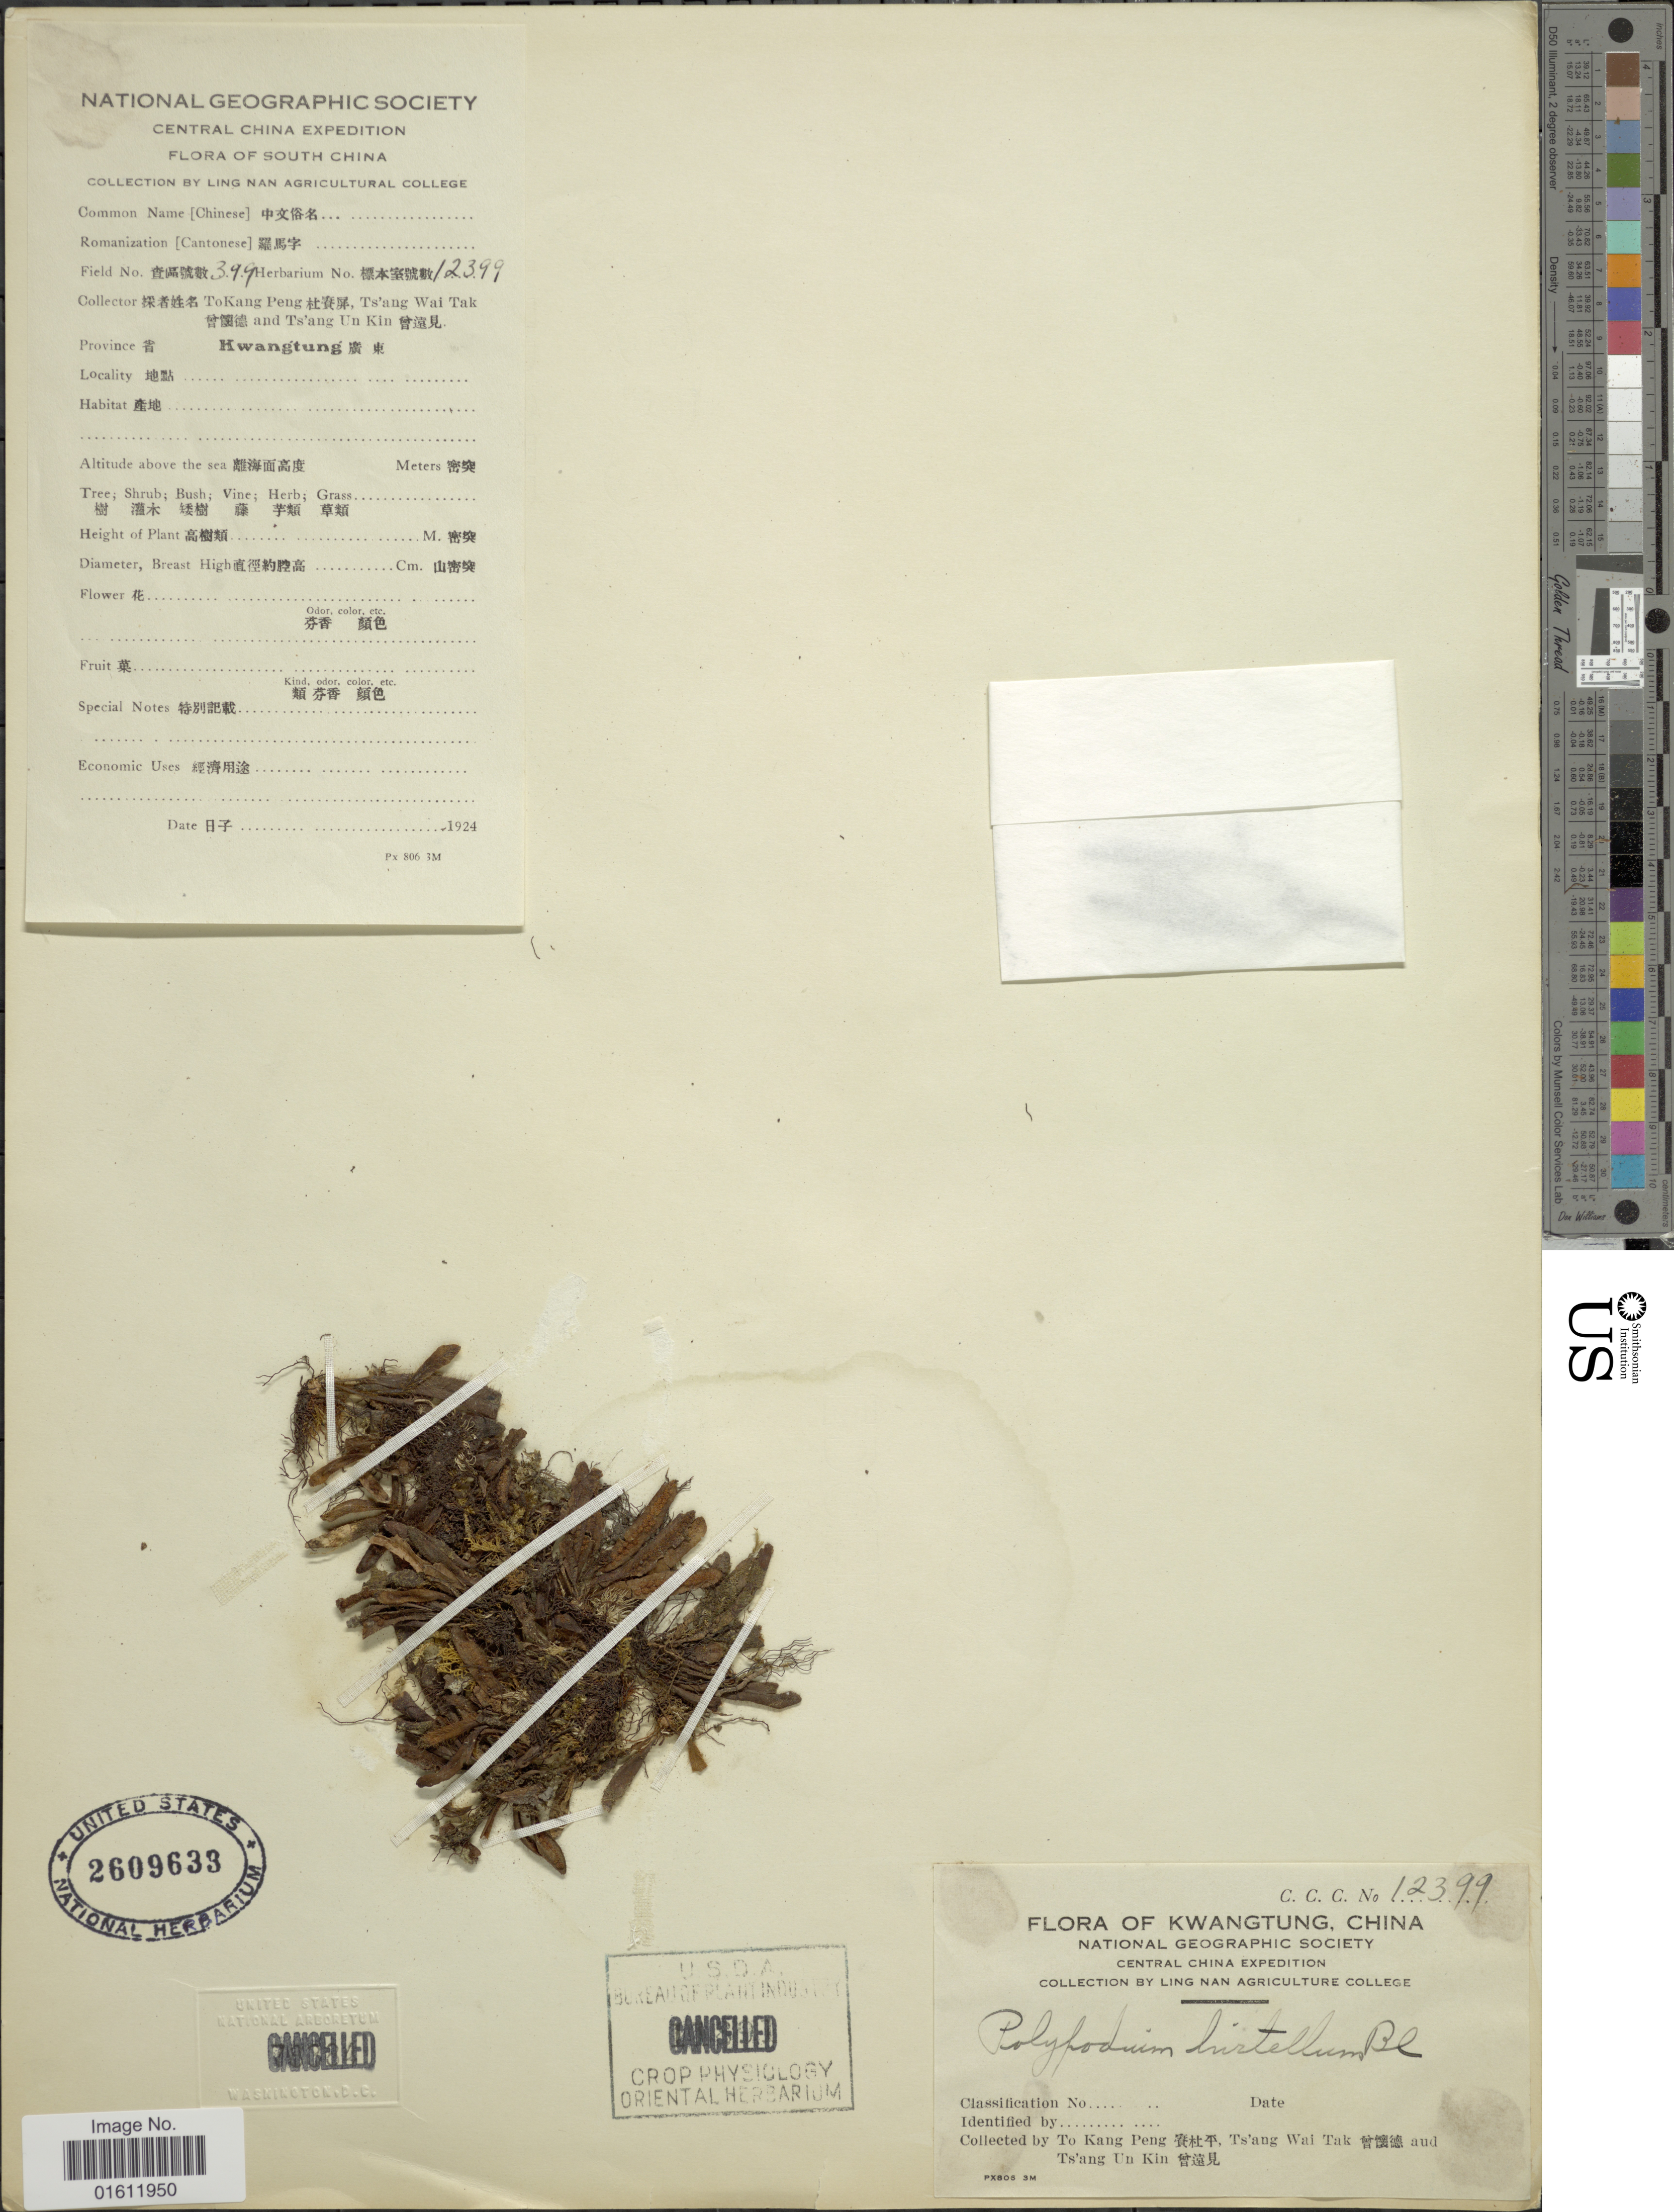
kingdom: Plantae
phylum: Tracheophyta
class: Polypodiopsida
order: Polypodiales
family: Polypodiaceae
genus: Radiogrammitis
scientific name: Radiogrammitis hirtella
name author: (Blume) Parris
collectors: T. K. Peng, T. Tak & T. Kin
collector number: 399/12399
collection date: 1924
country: China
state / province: Guangdong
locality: South China, Province Kwangtung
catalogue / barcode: US 2609633